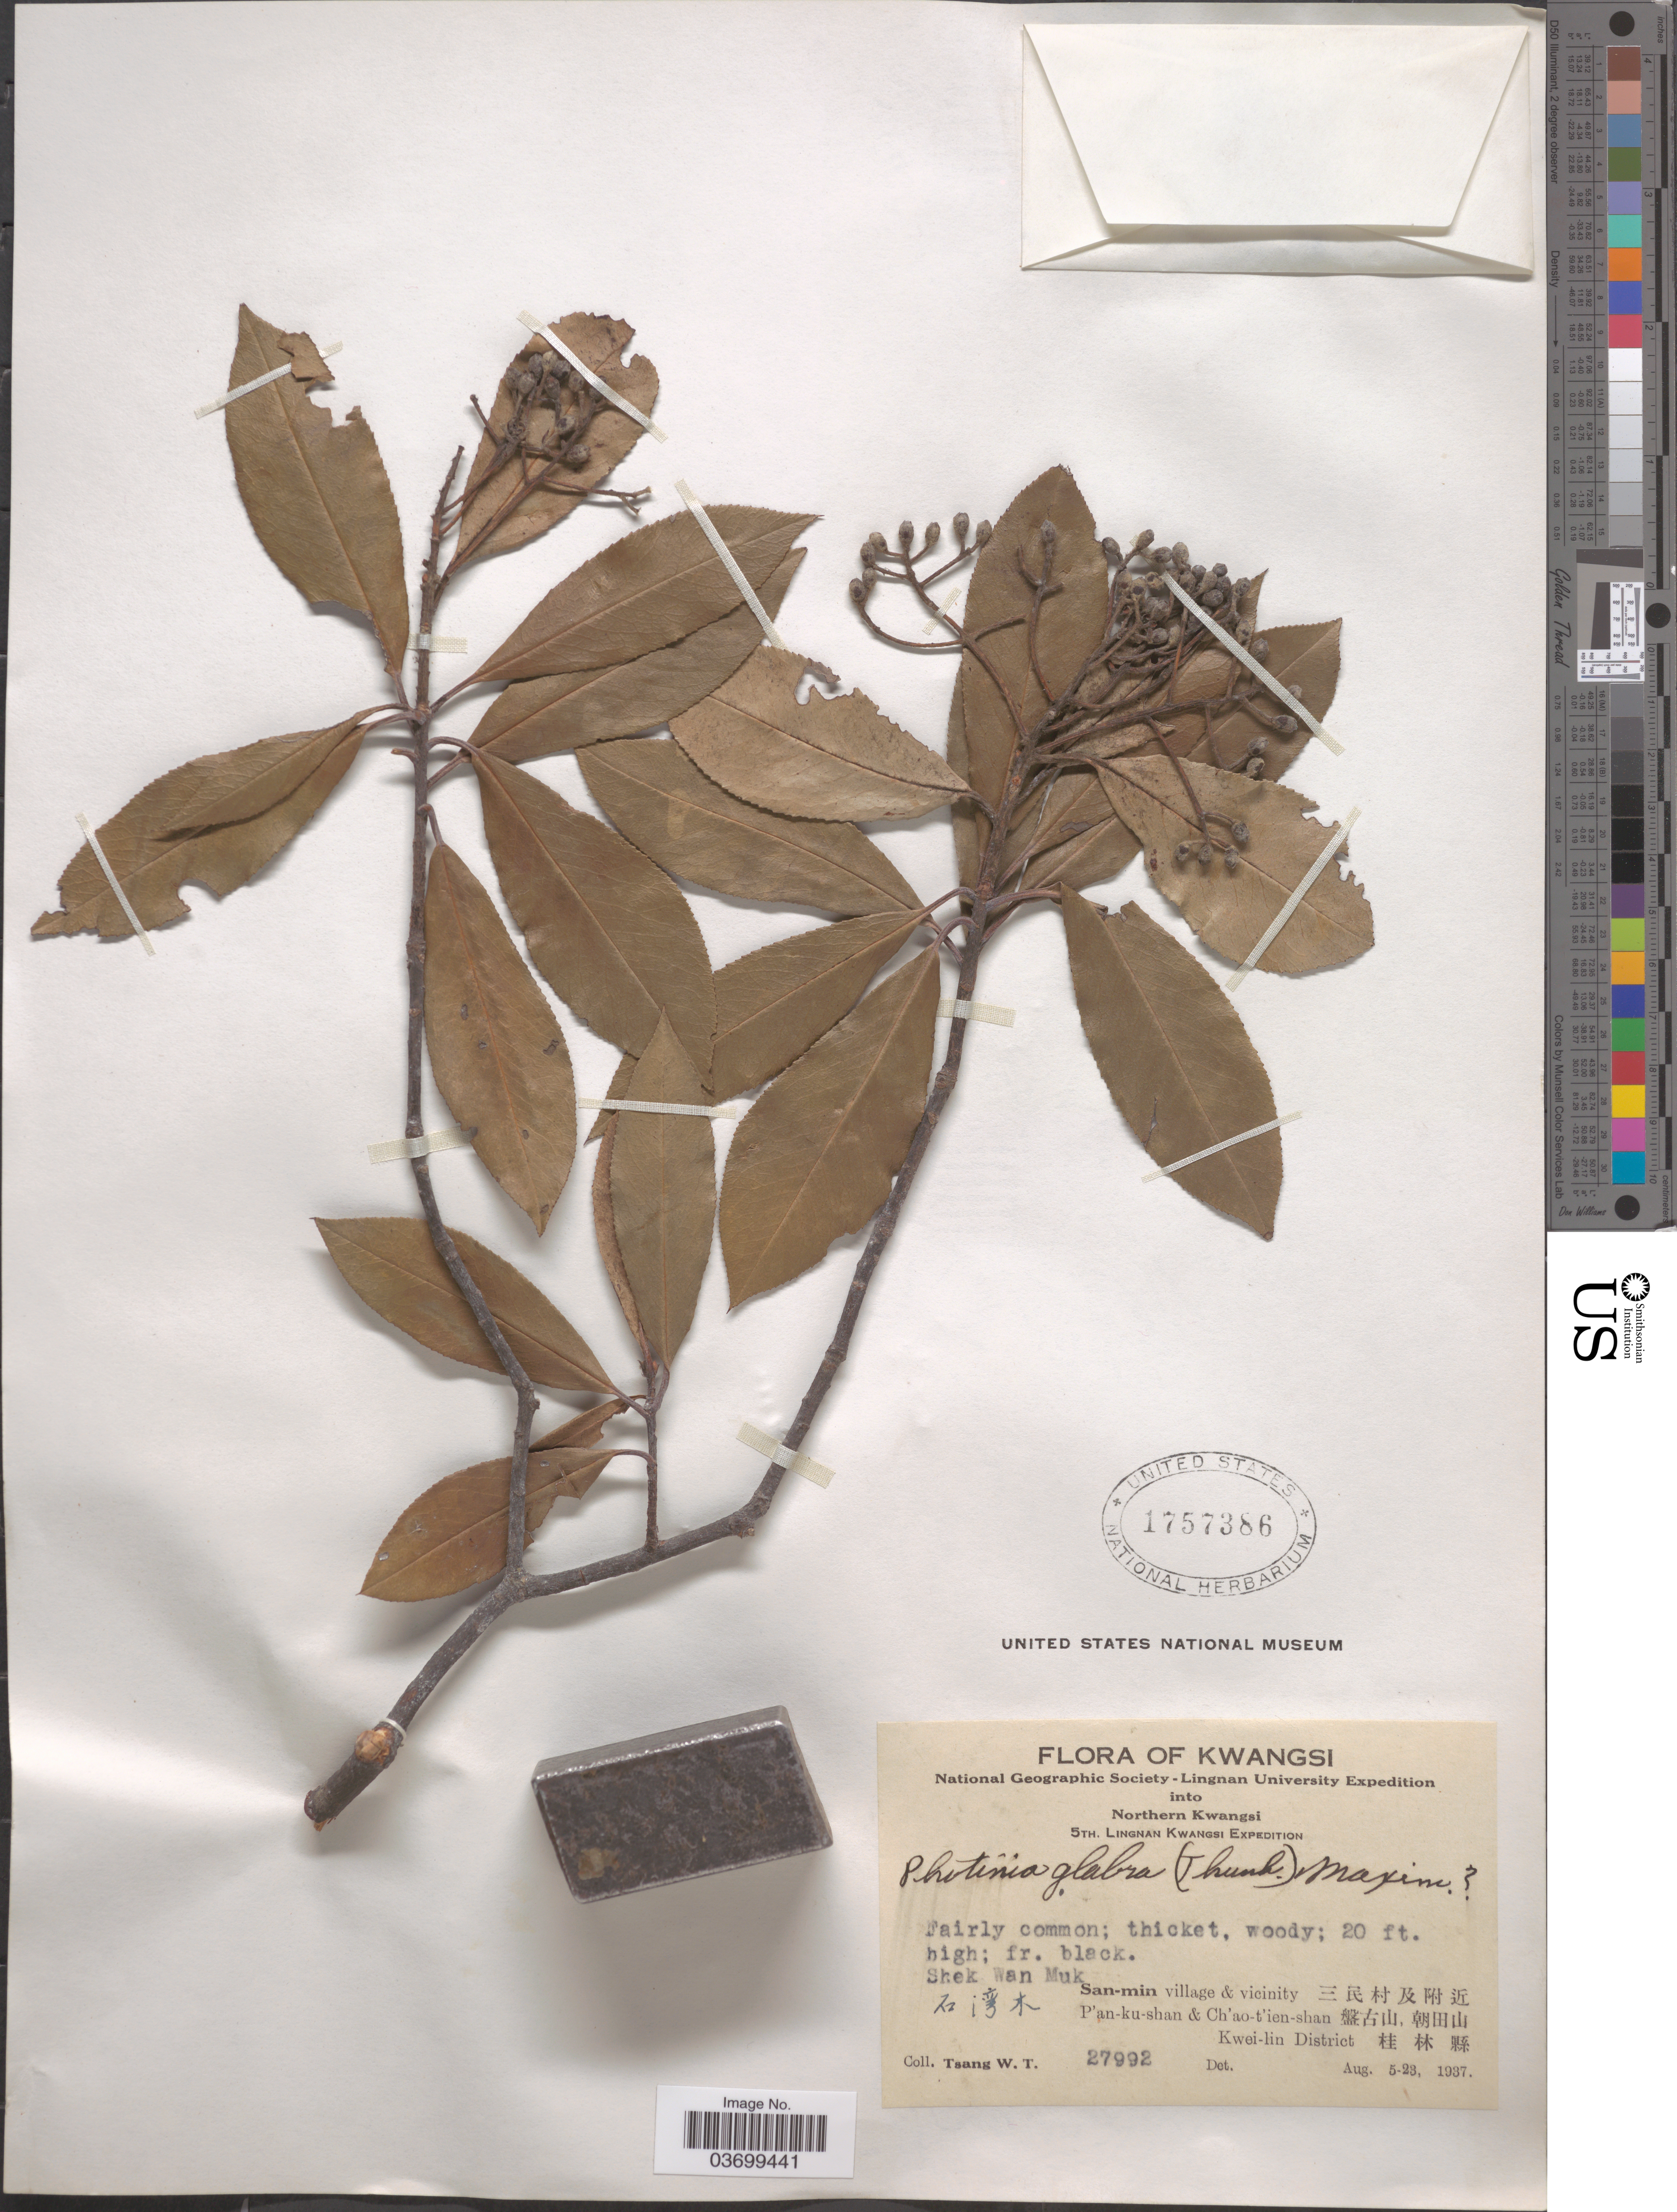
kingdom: Plantae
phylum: Tracheophyta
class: Magnoliopsida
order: Rosales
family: Rosaceae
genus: Photinia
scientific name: Photinia glabra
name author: (Thunb.) Jacob-Makoy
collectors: W. T. Tsang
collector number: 27992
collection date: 1937-08-05/1937-08-23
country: China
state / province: Guangxi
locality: Kwangsi. Northern Kwangsi. Shek Wan Muk X. San-min village & vicinity X. P'an-ku-shan & Ch'ao-t'ien-shan X. Kwei-lin District X.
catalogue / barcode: US 1757386